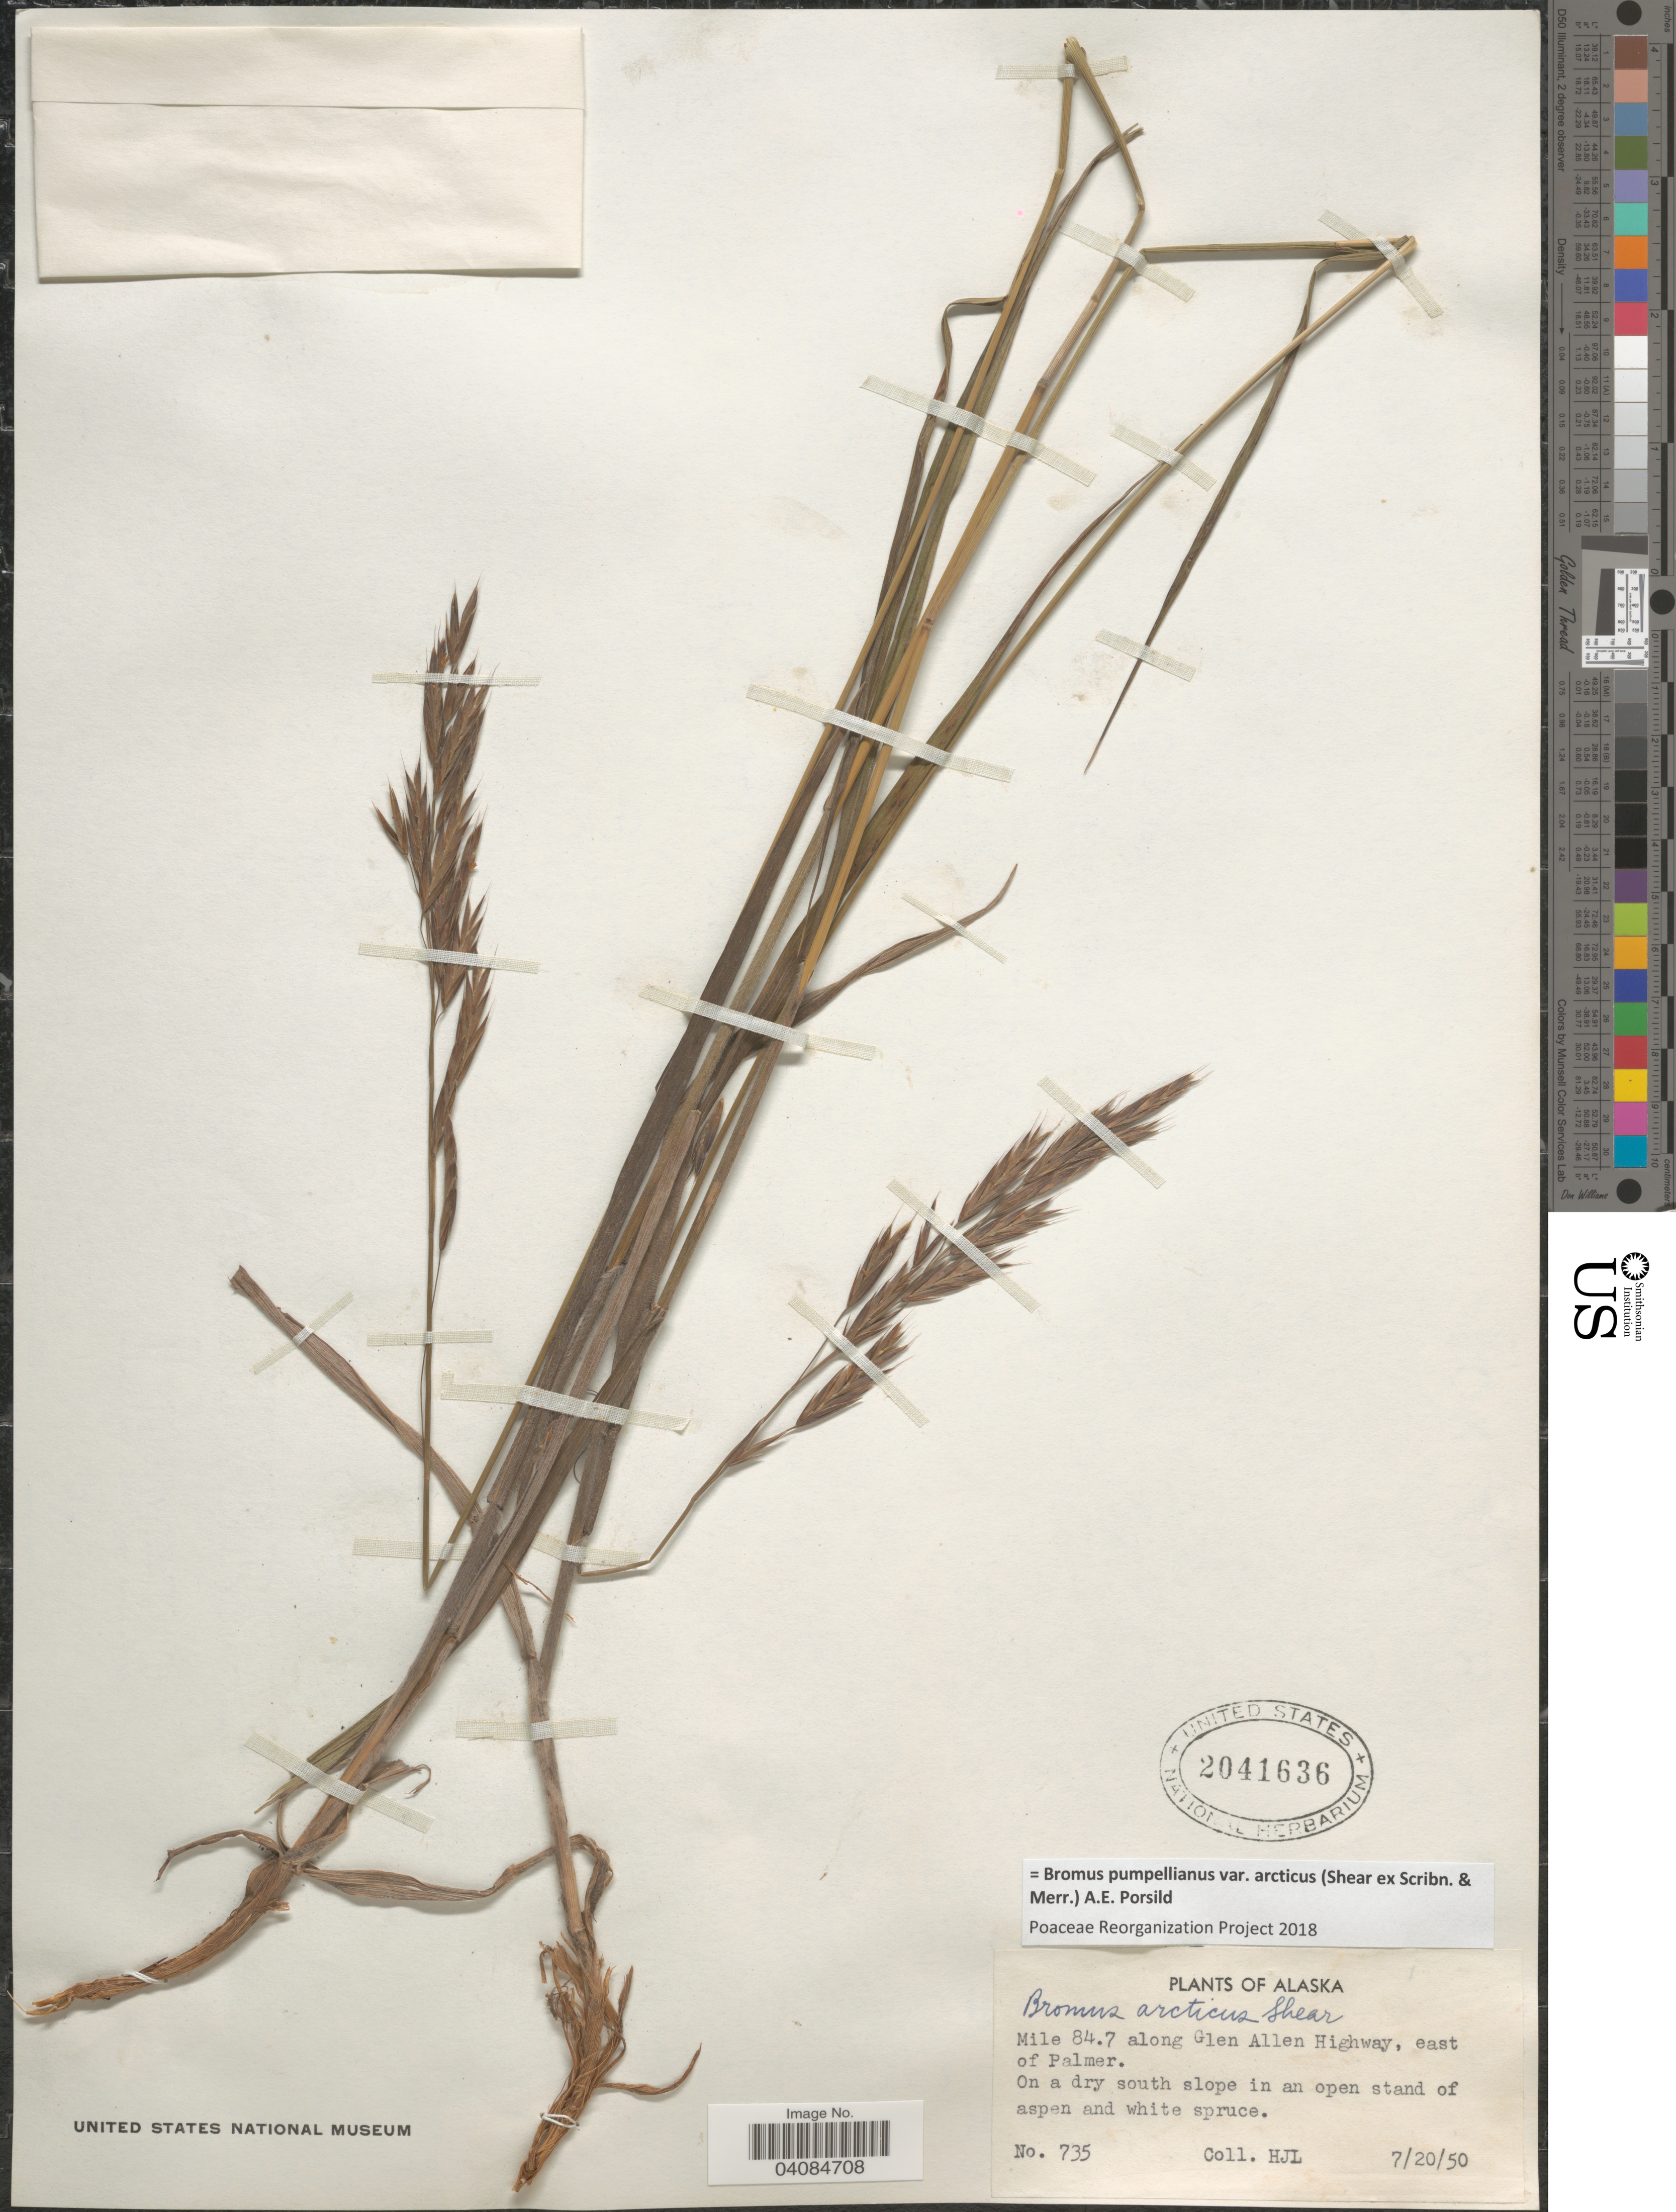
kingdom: Plantae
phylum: Tracheophyta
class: Liliopsida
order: Poales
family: Poaceae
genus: Bromus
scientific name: Bromus pumpellianus var. arcticus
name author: (Shear ex Scribn. & Merr.) A.E. Porsild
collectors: H. J. L.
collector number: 735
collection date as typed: Transcribed d/m/y: 20/7/50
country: United States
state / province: Alaska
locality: Mile 84.7 along Glen Allen Highway, east of Palmer. South slope.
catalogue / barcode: US 2041636